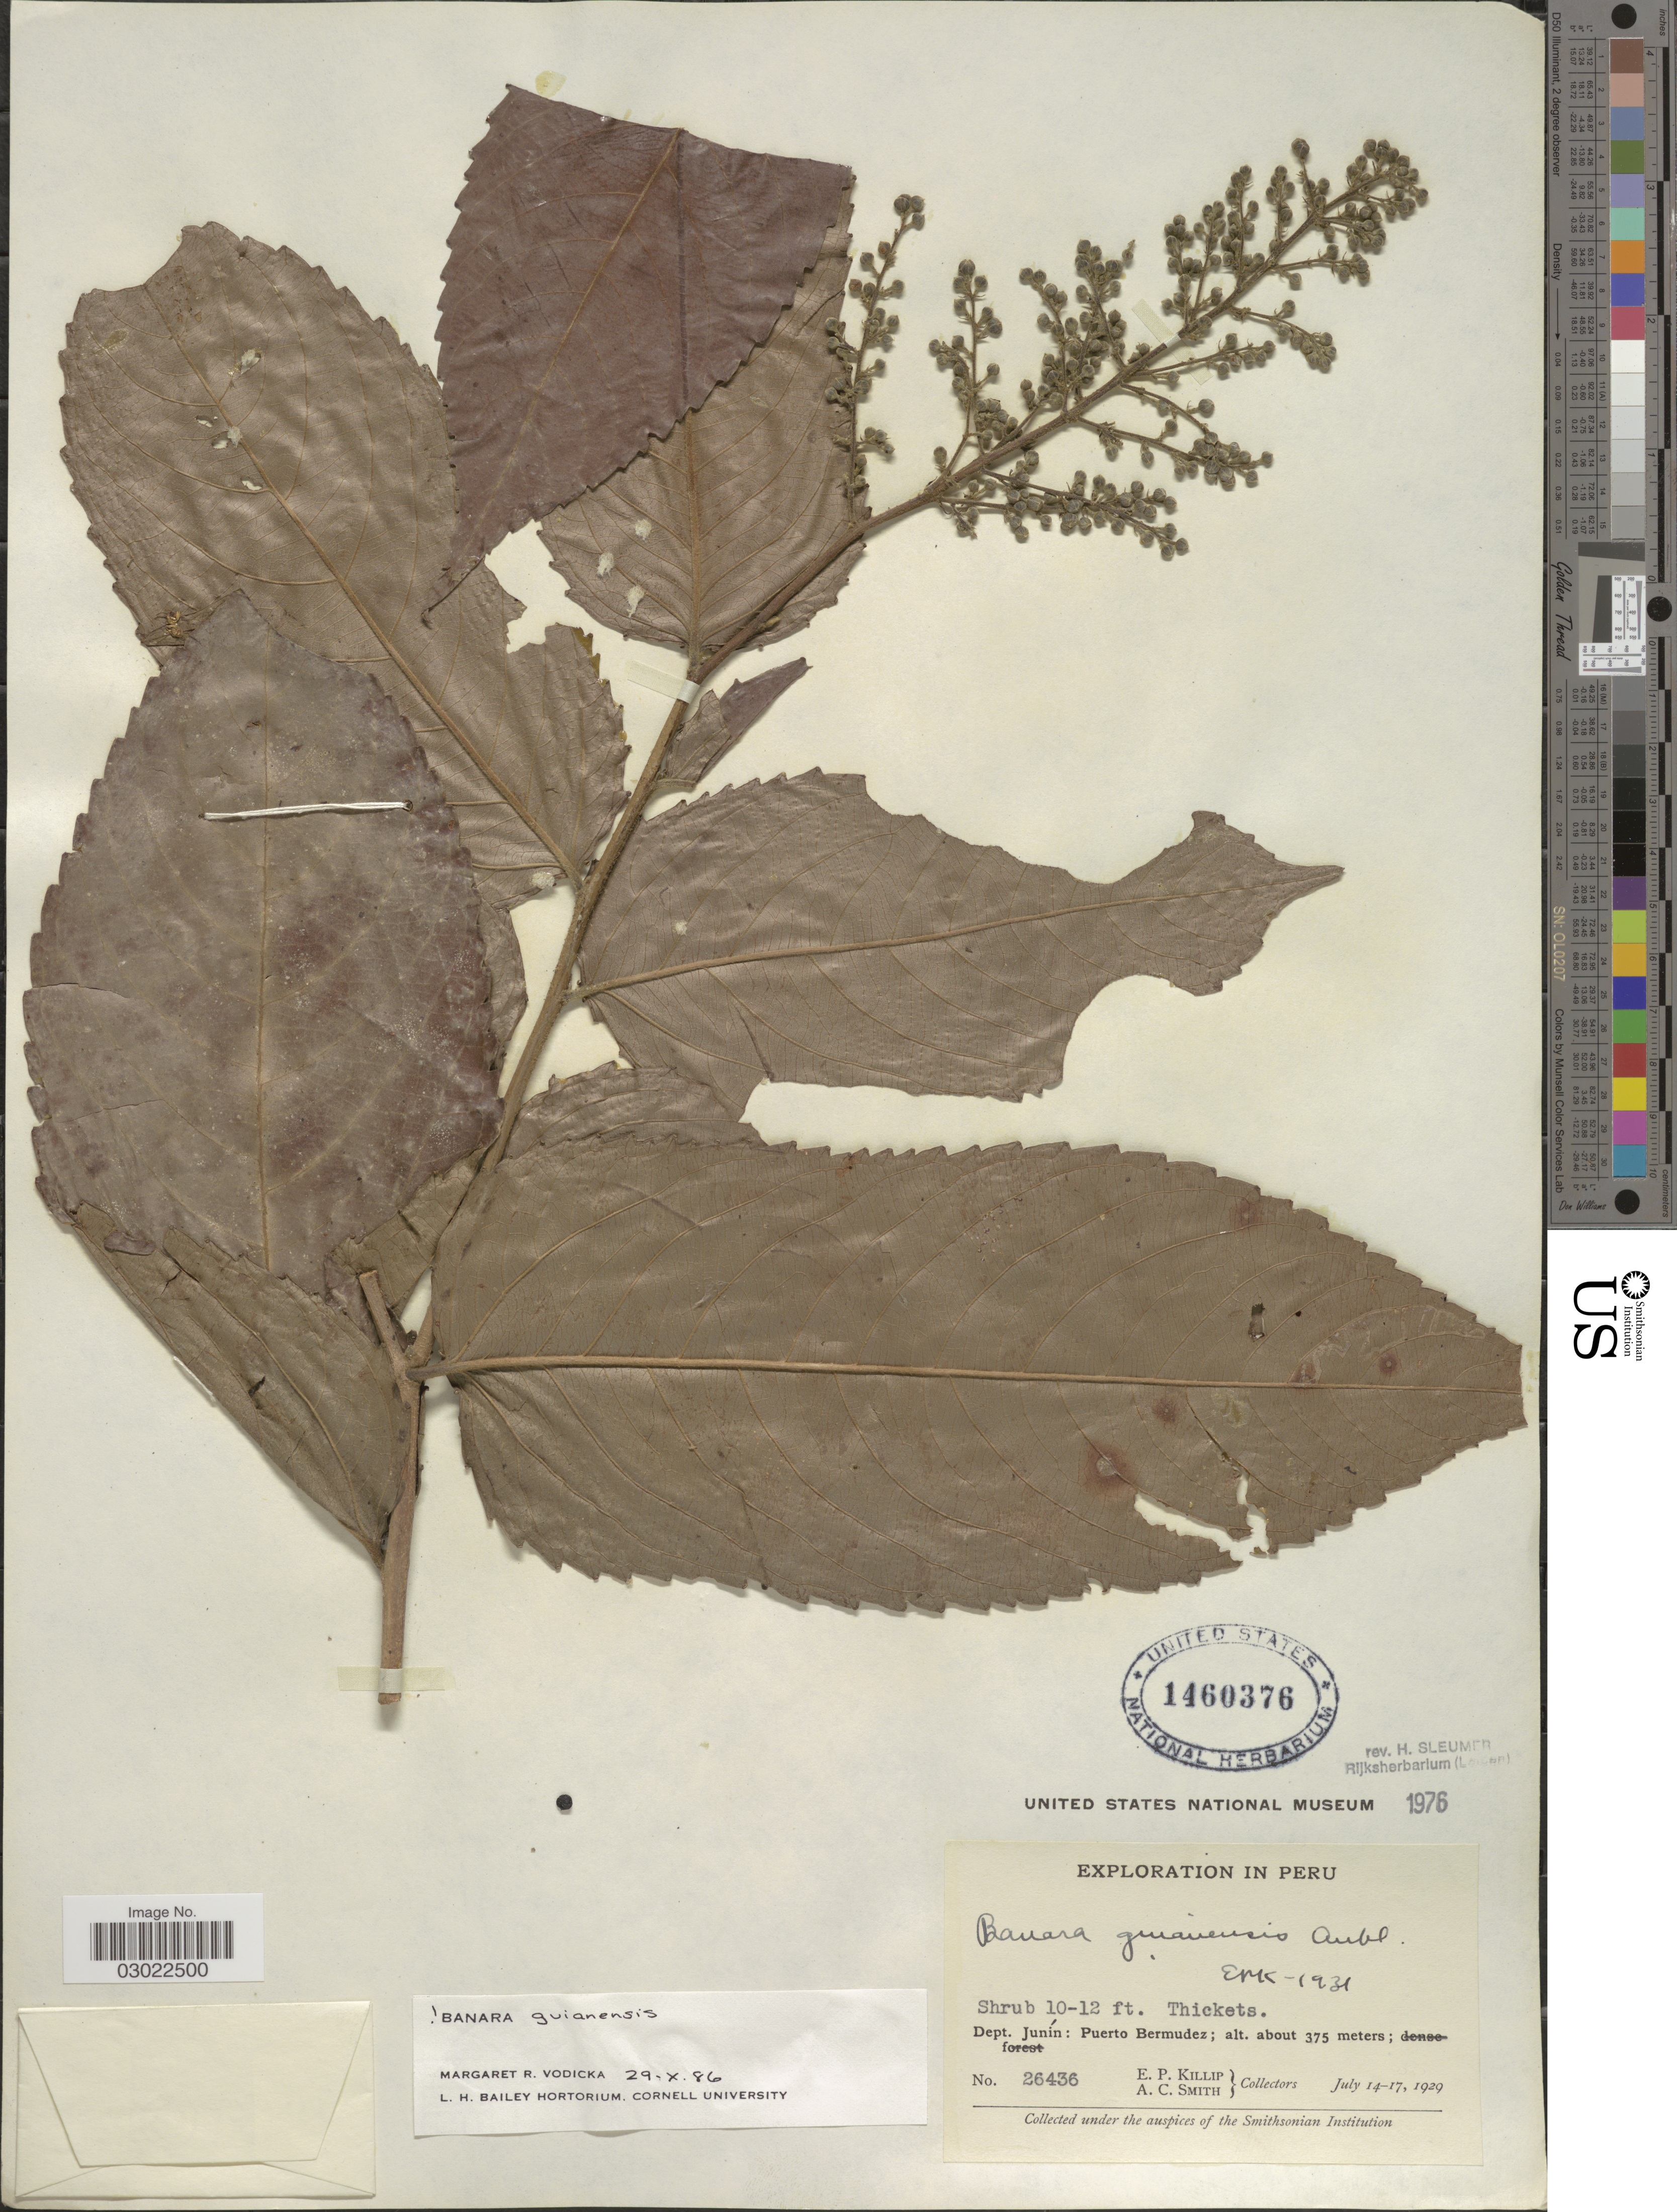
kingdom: Plantae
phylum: Tracheophyta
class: Magnoliopsida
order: Malpighiales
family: Salicaceae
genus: Banara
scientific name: Banara guianensis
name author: Aubl.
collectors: E. P. Killip & A. C. Smith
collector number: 26436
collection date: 1929-07-14/1929-07-17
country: Peru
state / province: Junín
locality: Dept. Junín: Puerto Bermudez.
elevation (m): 375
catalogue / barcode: US 1460376